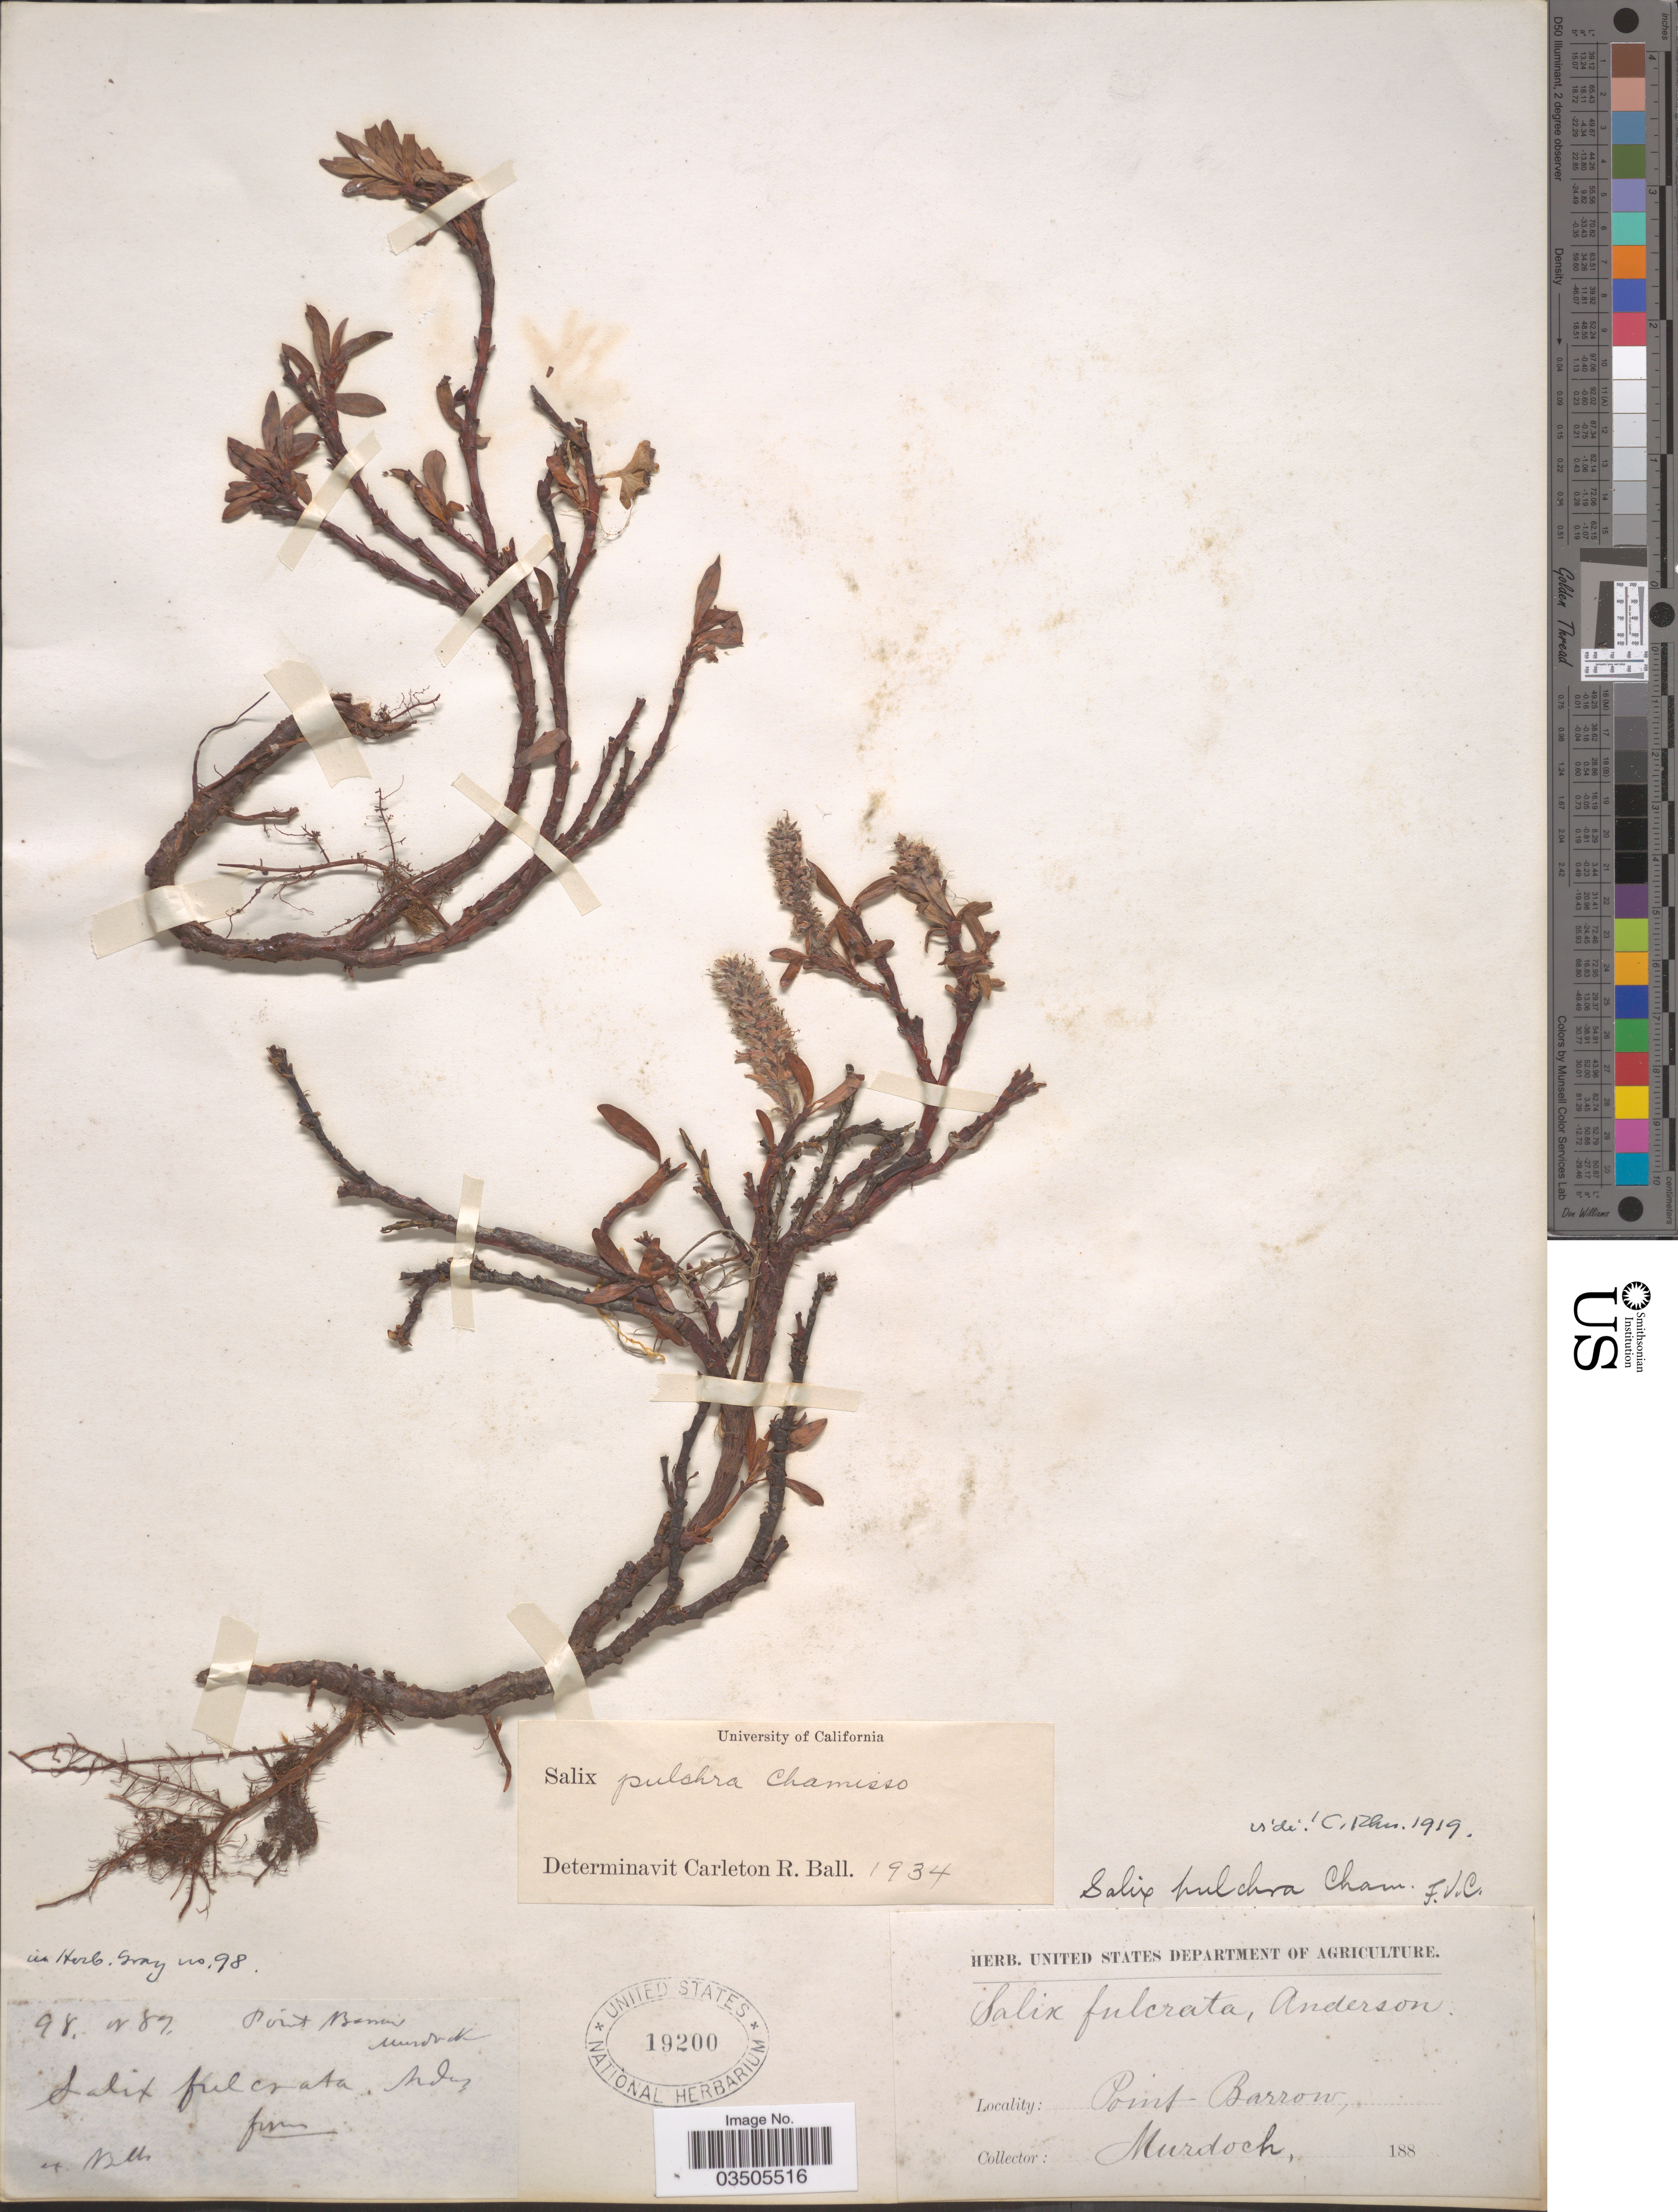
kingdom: Plantae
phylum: Tracheophyta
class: Magnoliopsida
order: Malpighiales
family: Salicaceae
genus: Salix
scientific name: Salix pulchra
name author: Cham.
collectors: -. Murdock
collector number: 98/87?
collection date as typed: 188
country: United States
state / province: Alaska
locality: Point-Barrow.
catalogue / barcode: US 19200